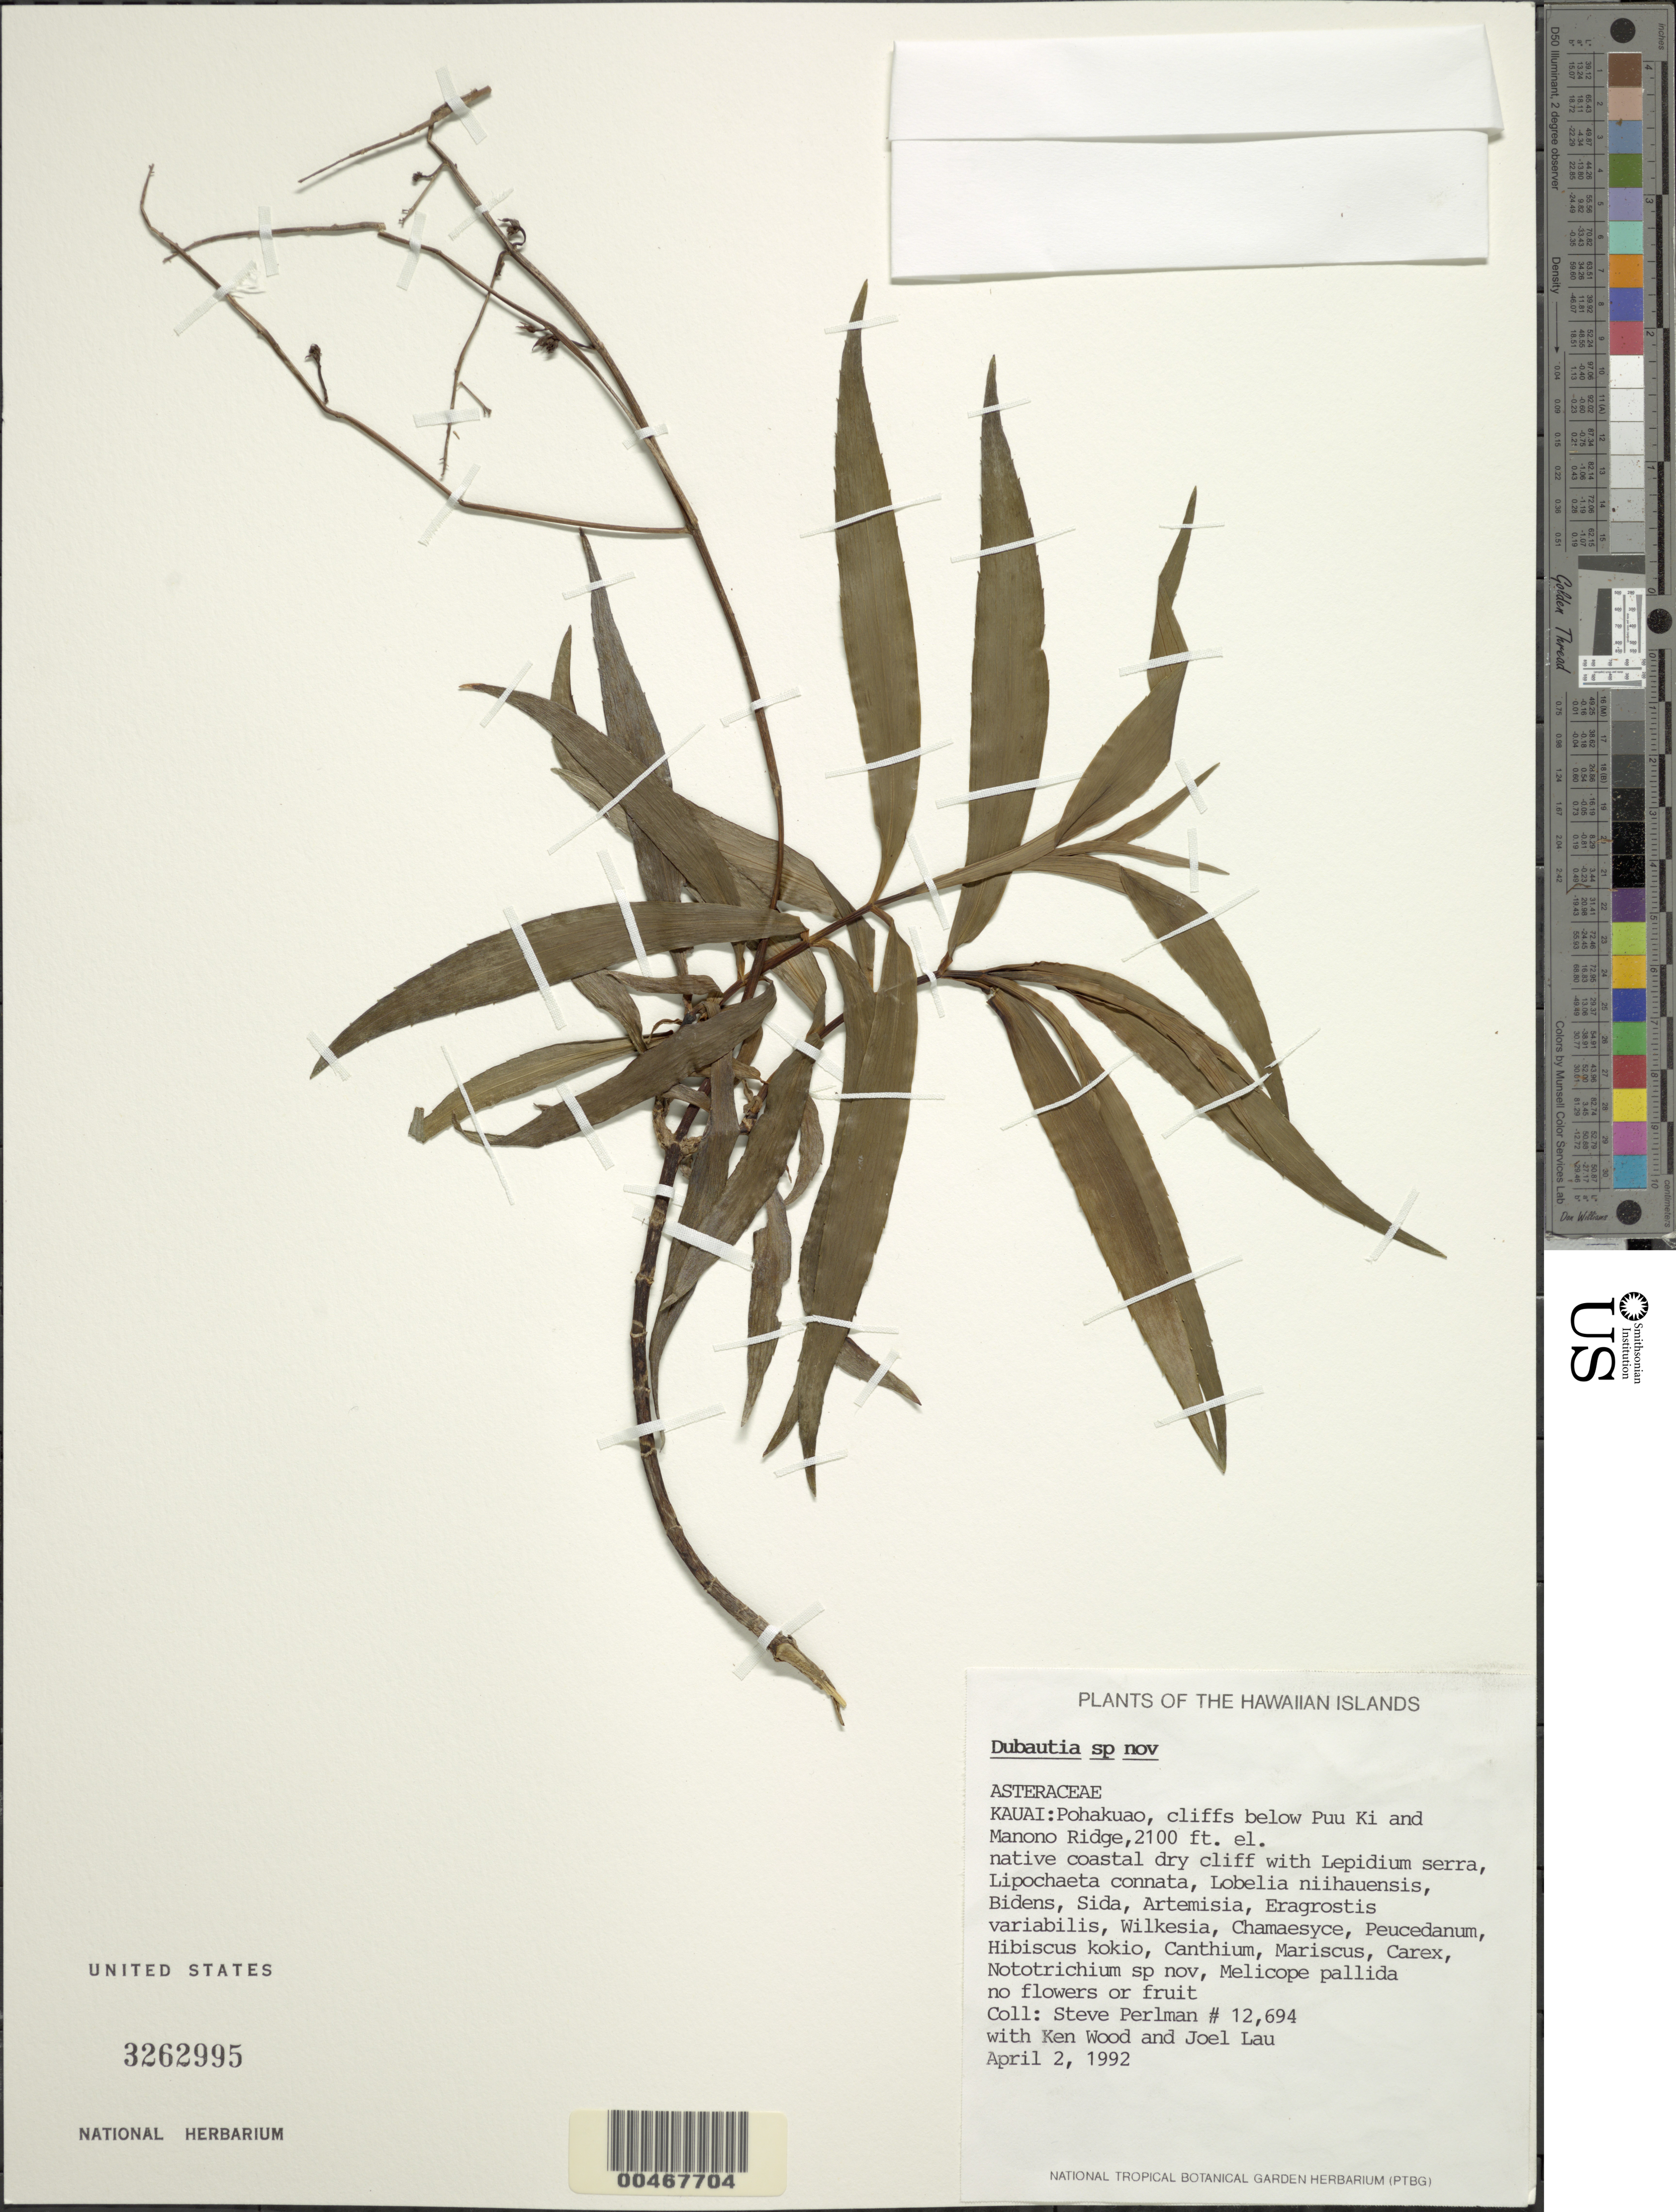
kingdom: Plantae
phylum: Tracheophyta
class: Magnoliopsida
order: Asterales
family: Asteraceae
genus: Dubautia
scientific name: Dubautia sp.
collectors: S. P. Perlman, K. Wood & J. Lau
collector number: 12694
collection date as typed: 2 Apr 1992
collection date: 1992-04-02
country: United States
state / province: Hawaii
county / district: Kauai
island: Kaua'i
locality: Pohakuao, cloffs below Puu Ki and Manono Ridge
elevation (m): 640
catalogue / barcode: US 3262995